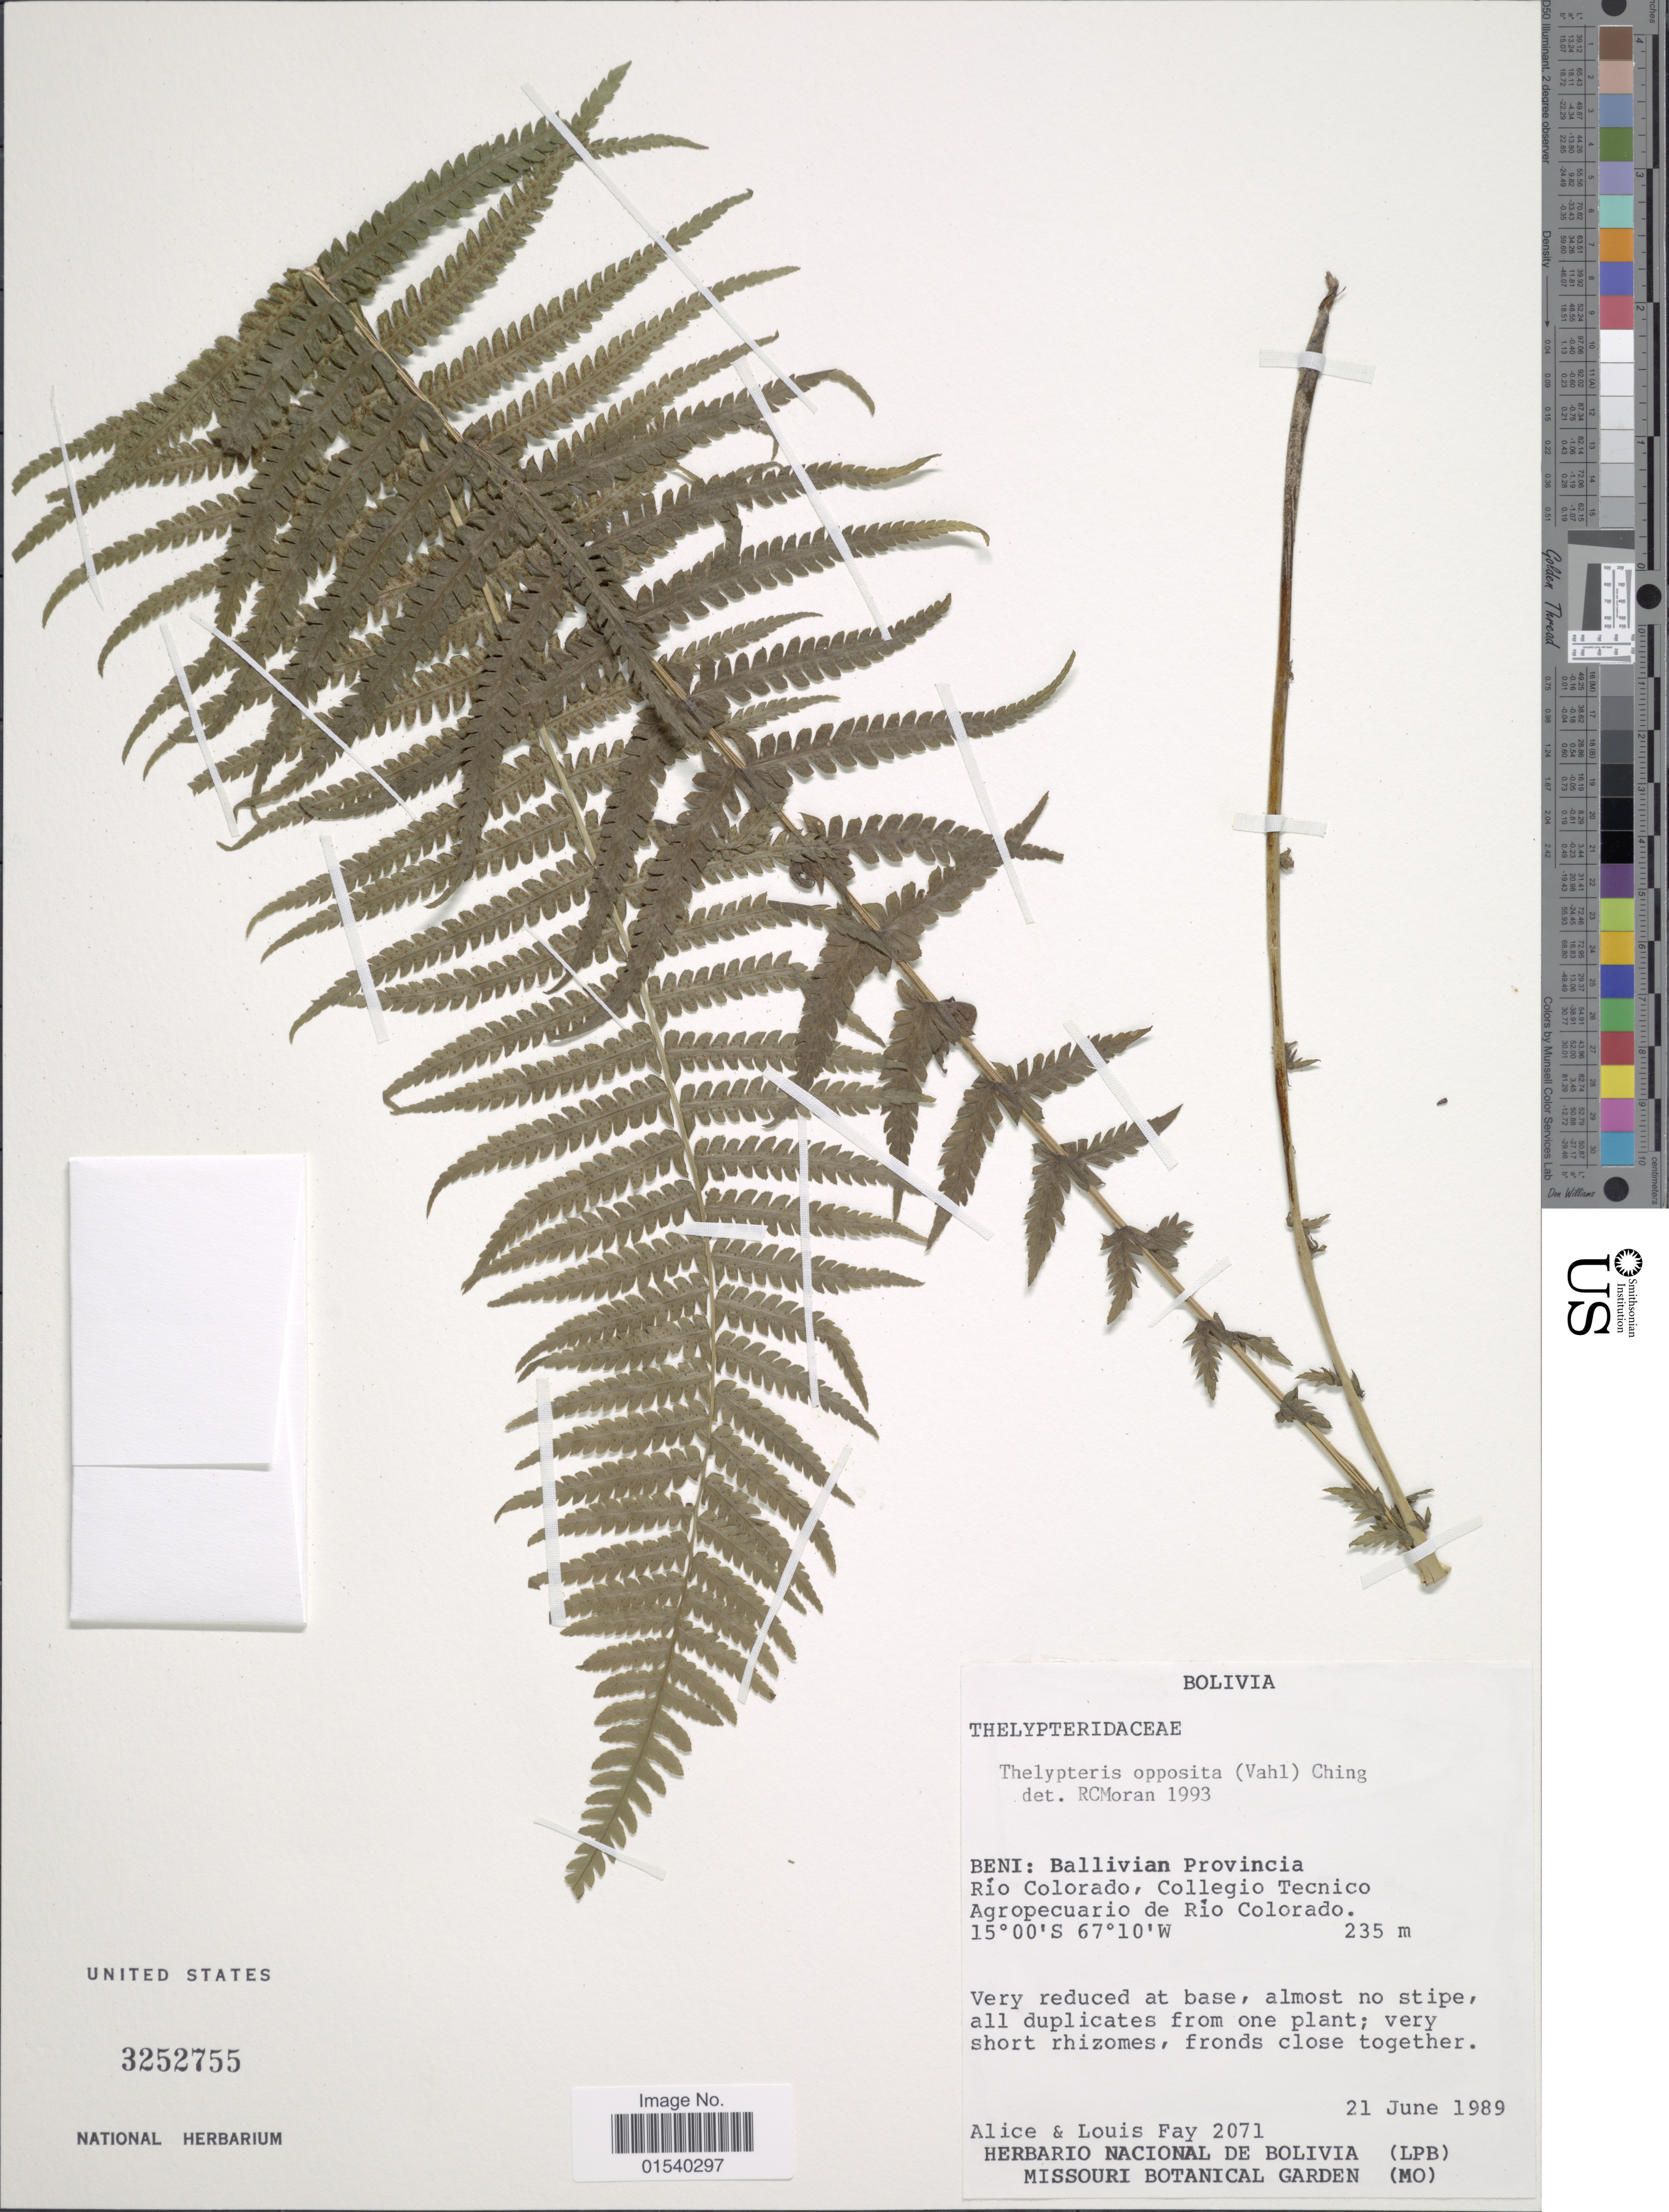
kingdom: Plantae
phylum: Tracheophyta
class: Polypodiopsida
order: Polypodiales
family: Thelypteridaceae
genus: Amauropelta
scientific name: Amauropelta opposita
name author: (Vahl) Pic. Serm.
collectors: A. Fay & L. Fay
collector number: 2071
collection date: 1989-06-21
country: Bolivia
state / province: Beni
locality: Ballivian Provincia Río Colorado, Collegio Tecnico Agropecuario de Río Colorado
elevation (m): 235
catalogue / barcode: US 3252755